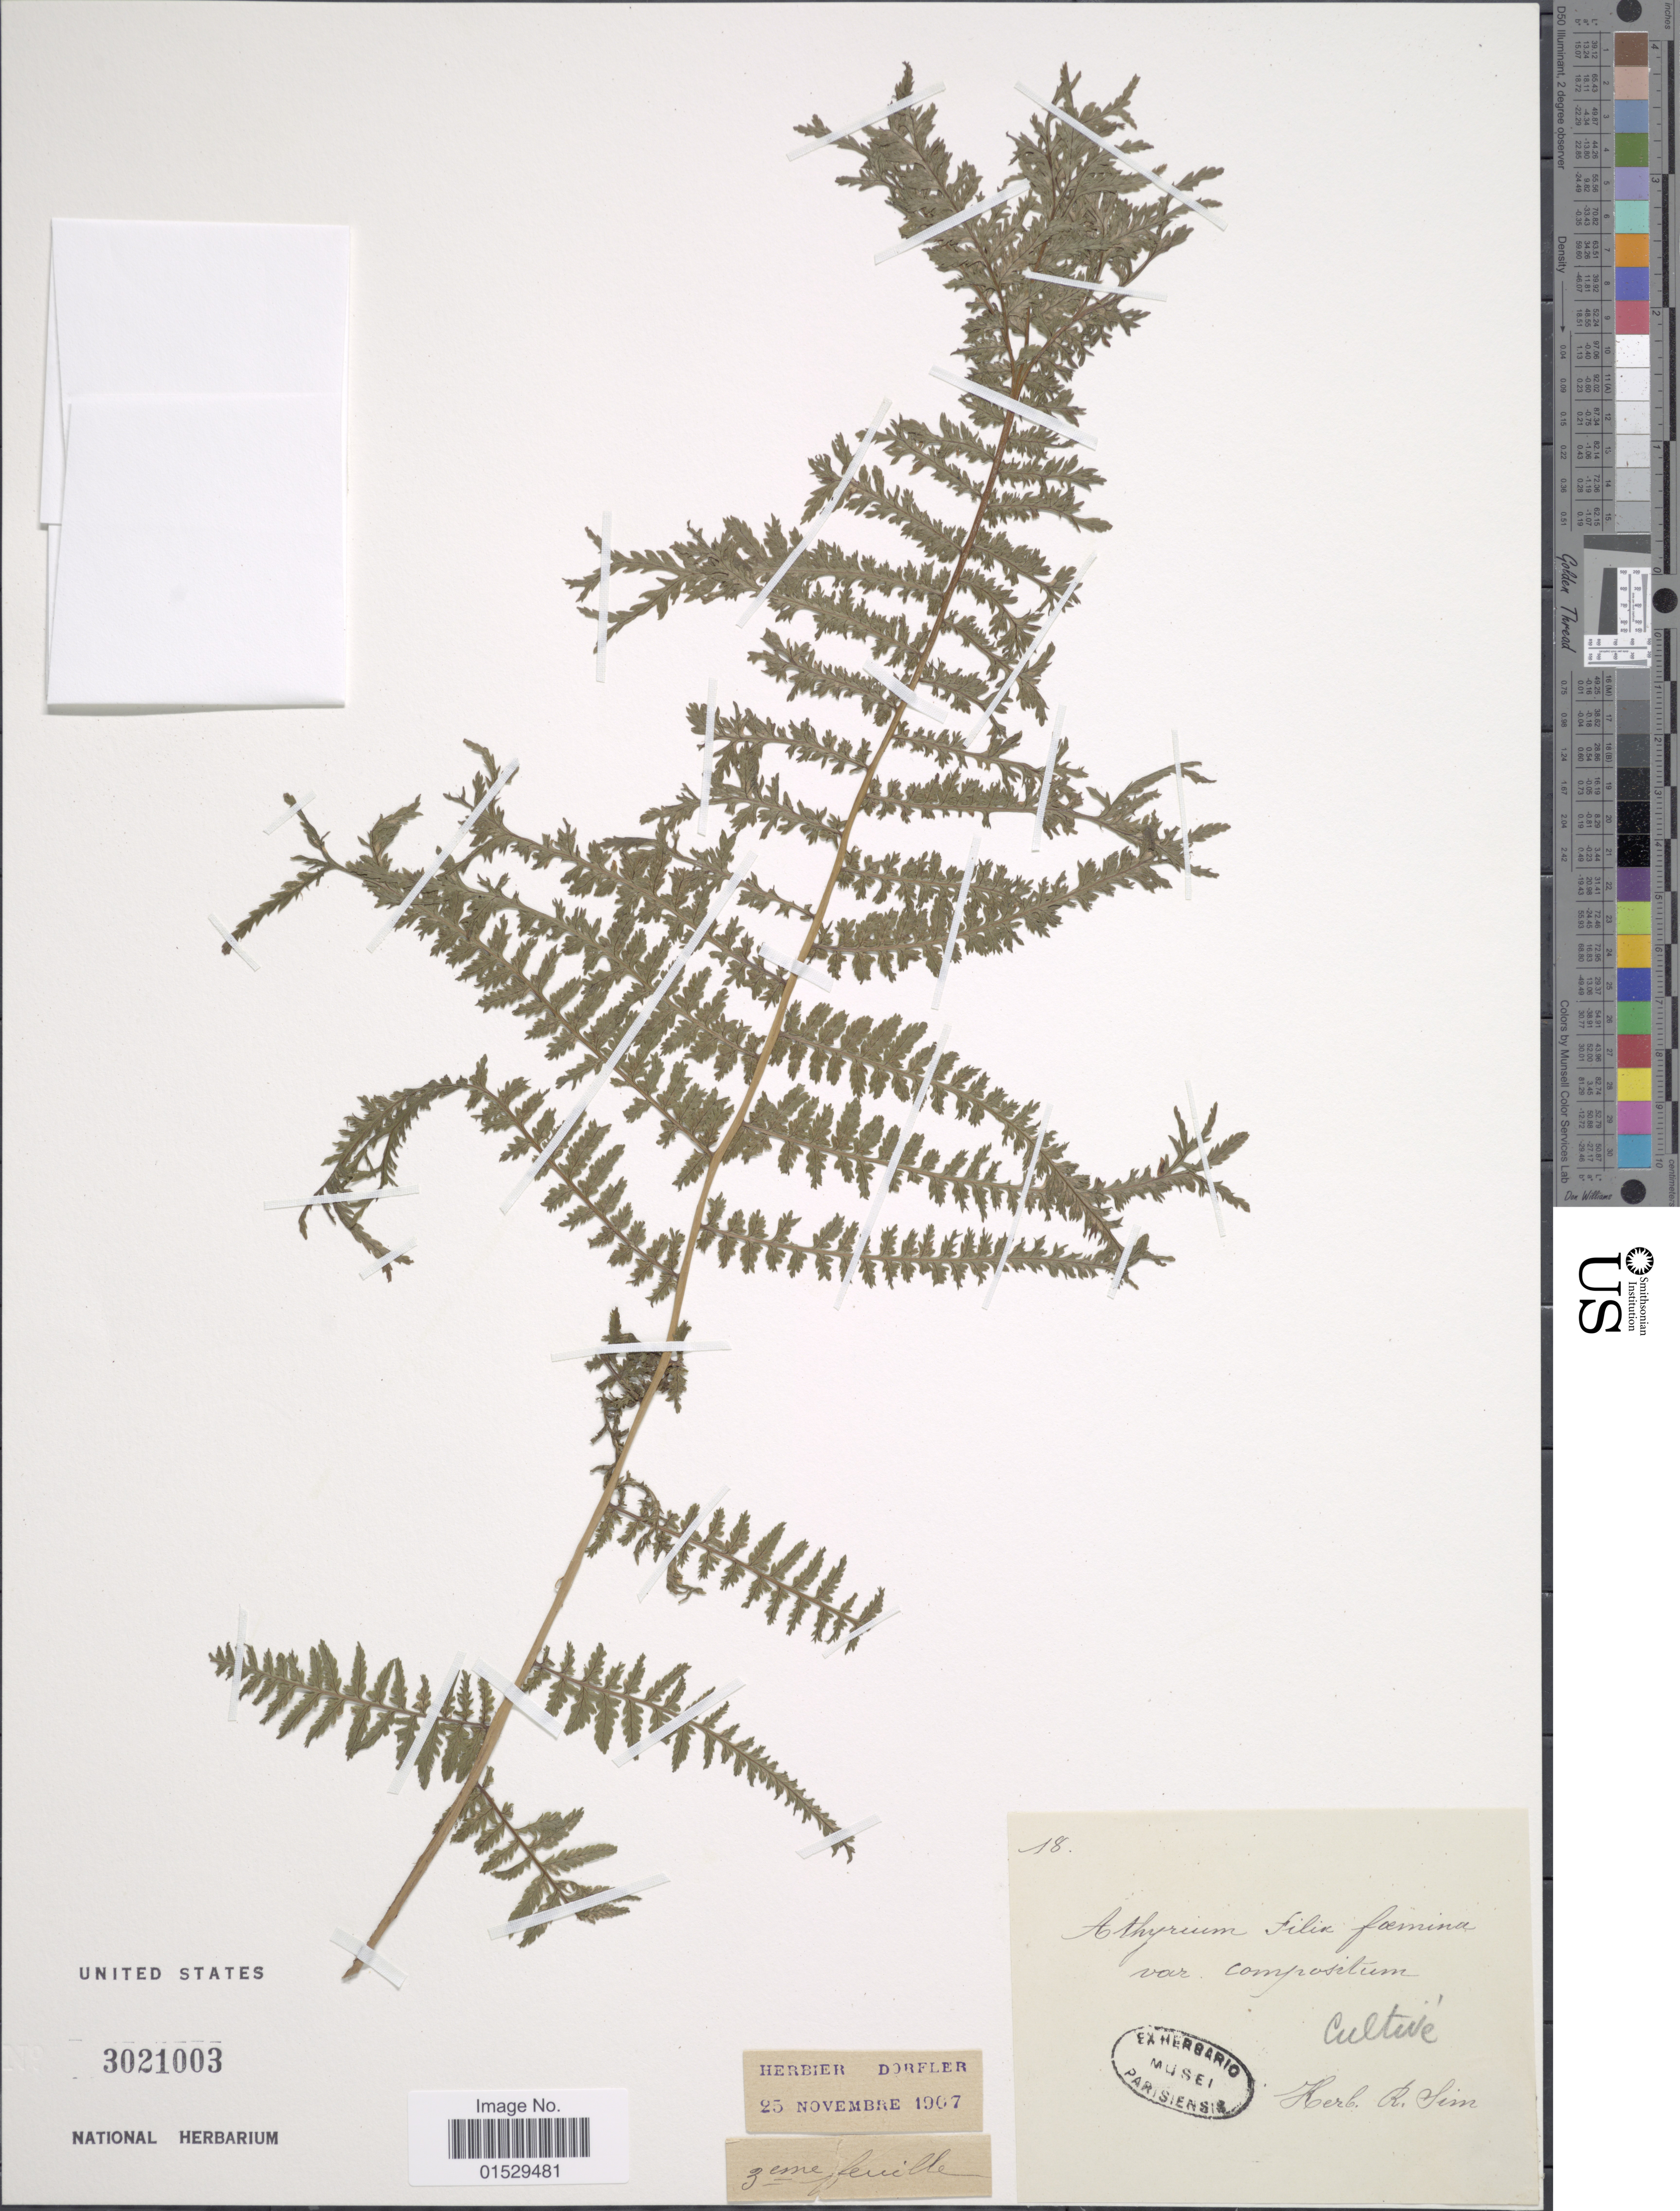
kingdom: Plantae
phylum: Tracheophyta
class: Polypodiopsida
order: Polypodiales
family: Athyriaceae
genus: Athyrium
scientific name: Athyrium filix-femina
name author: (L.) Roth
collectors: ex herb. R. Yim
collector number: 18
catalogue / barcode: US 3021003